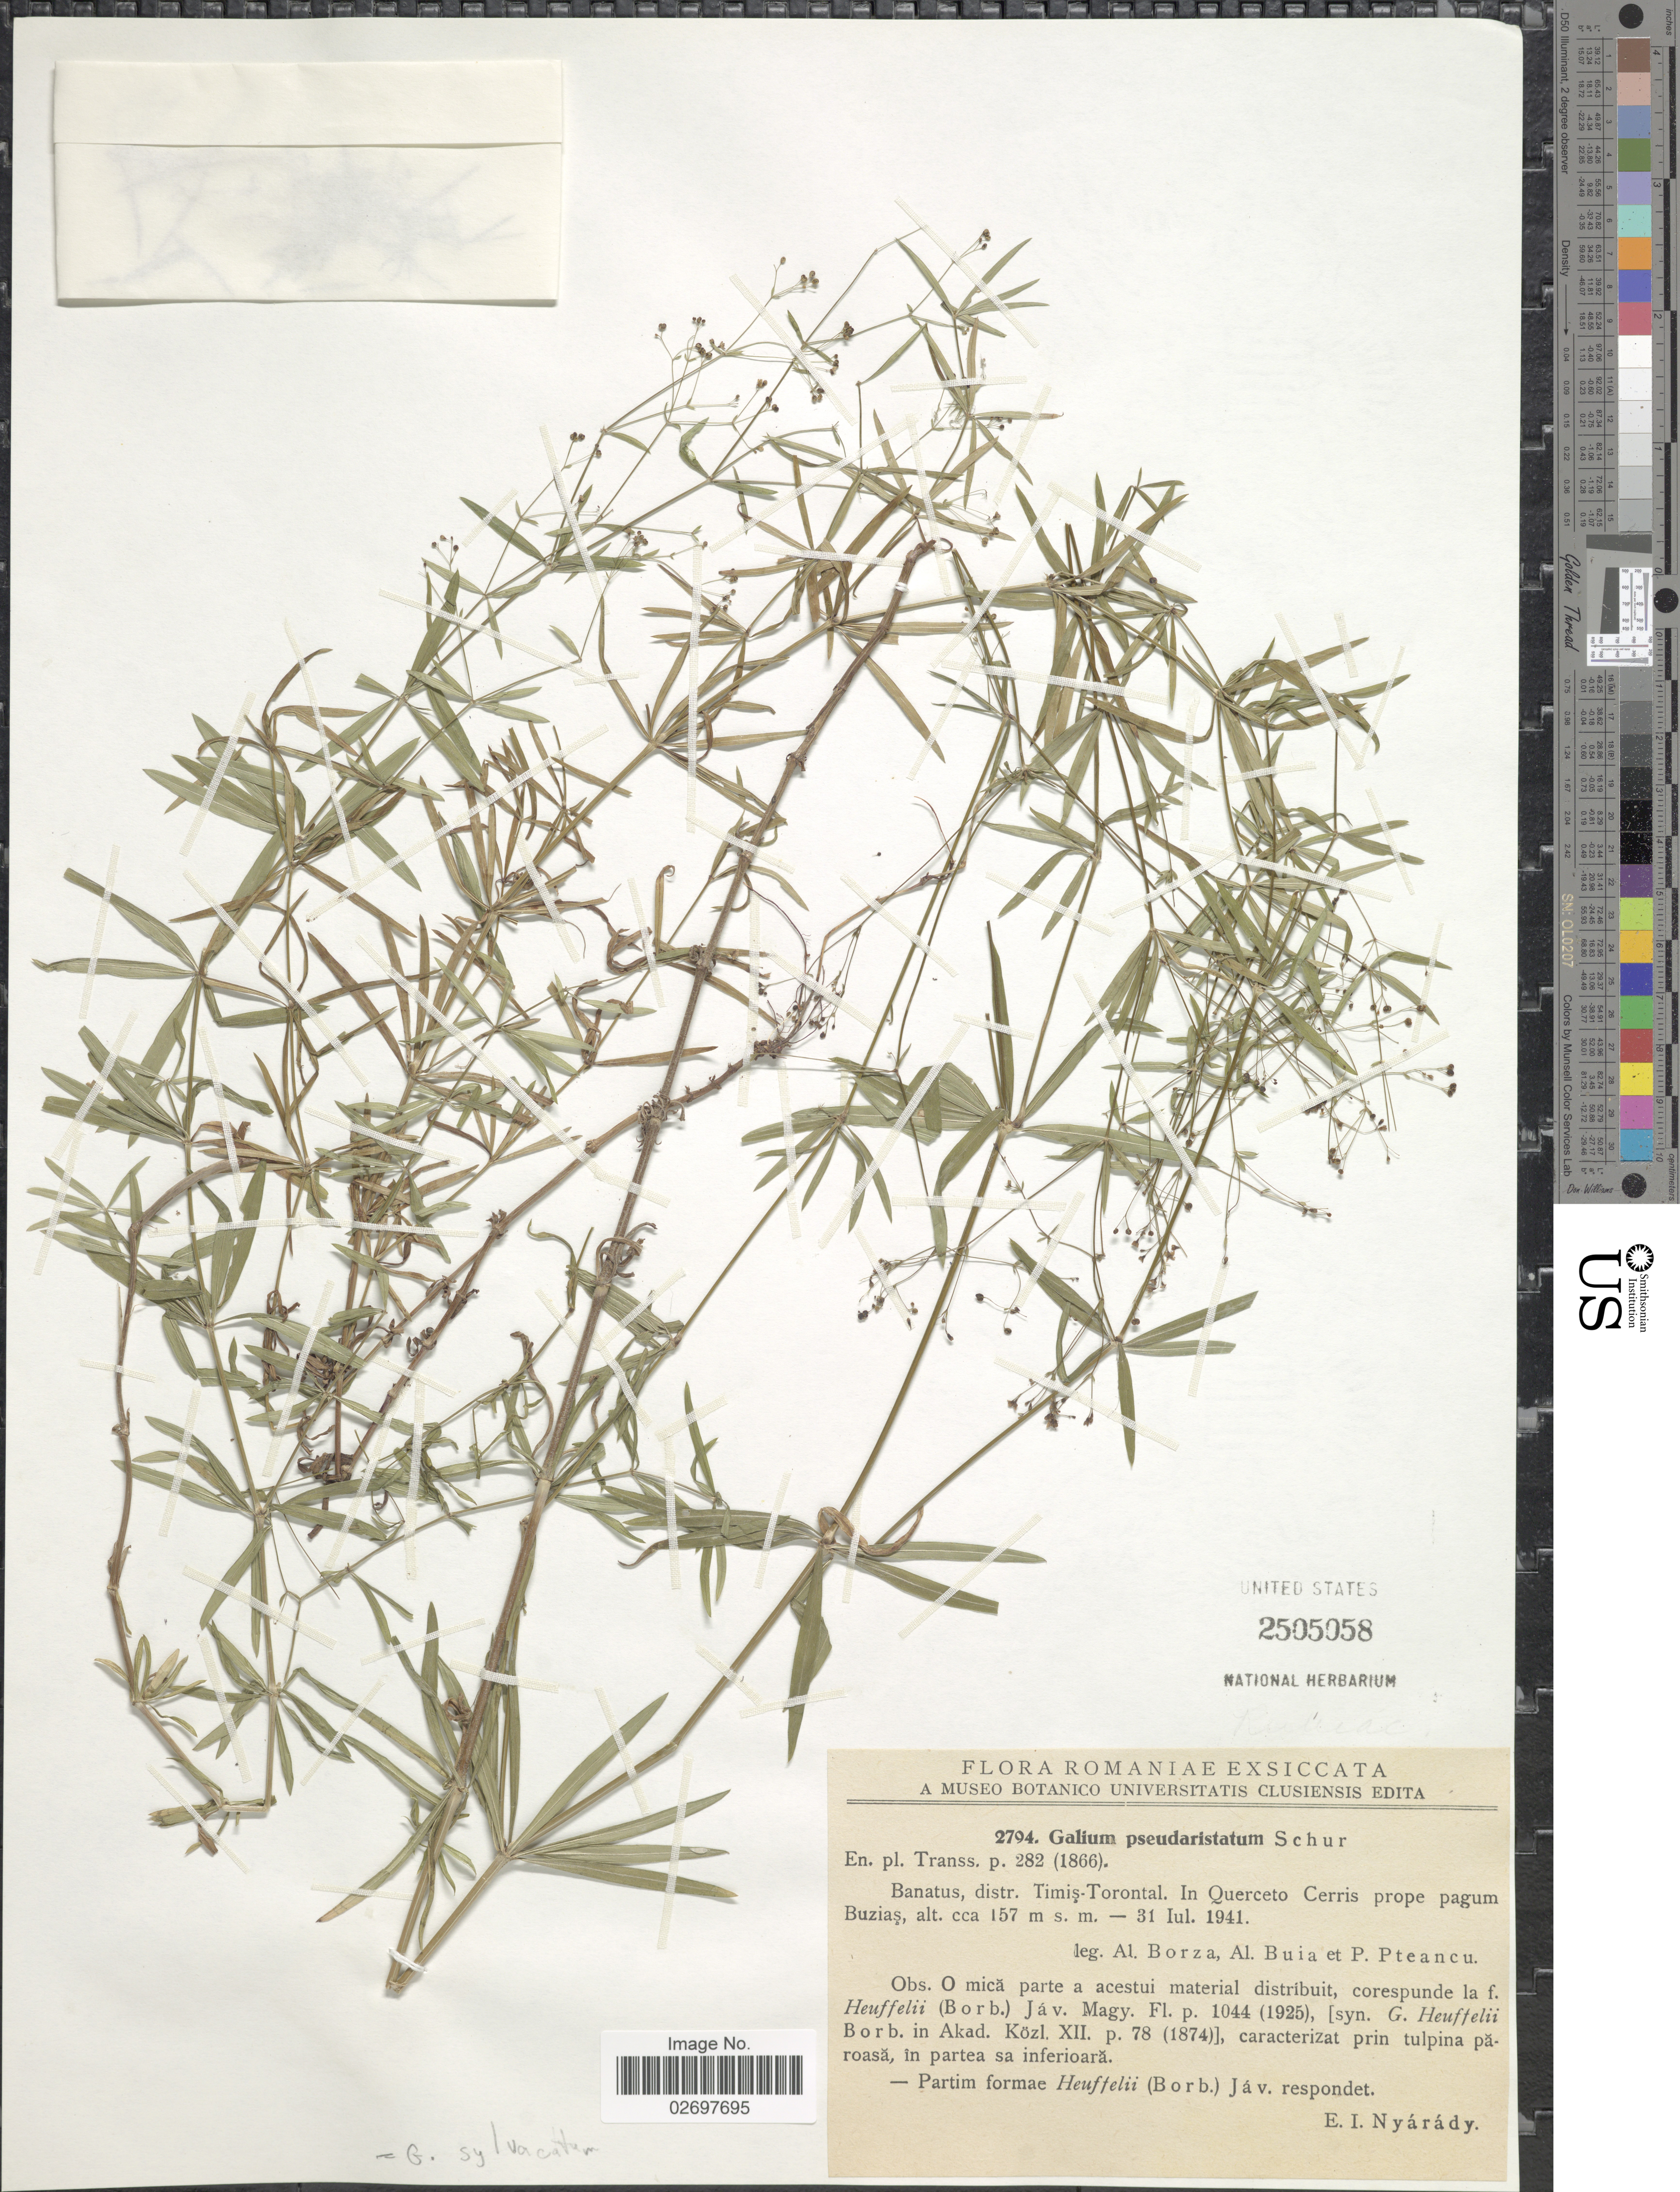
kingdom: Plantae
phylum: Tracheophyta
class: Magnoliopsida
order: Gentianales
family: Rubiaceae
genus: Galium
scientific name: Galium silvaticum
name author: L.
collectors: A. Borza, A. Buia & P. Pteancu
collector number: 2794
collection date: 1941-07-31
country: Romania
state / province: Timis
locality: Banatus, distr. Timis-Torontal, In Querceto Cerris prope pagum Buzias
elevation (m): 157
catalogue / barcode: US 2505058